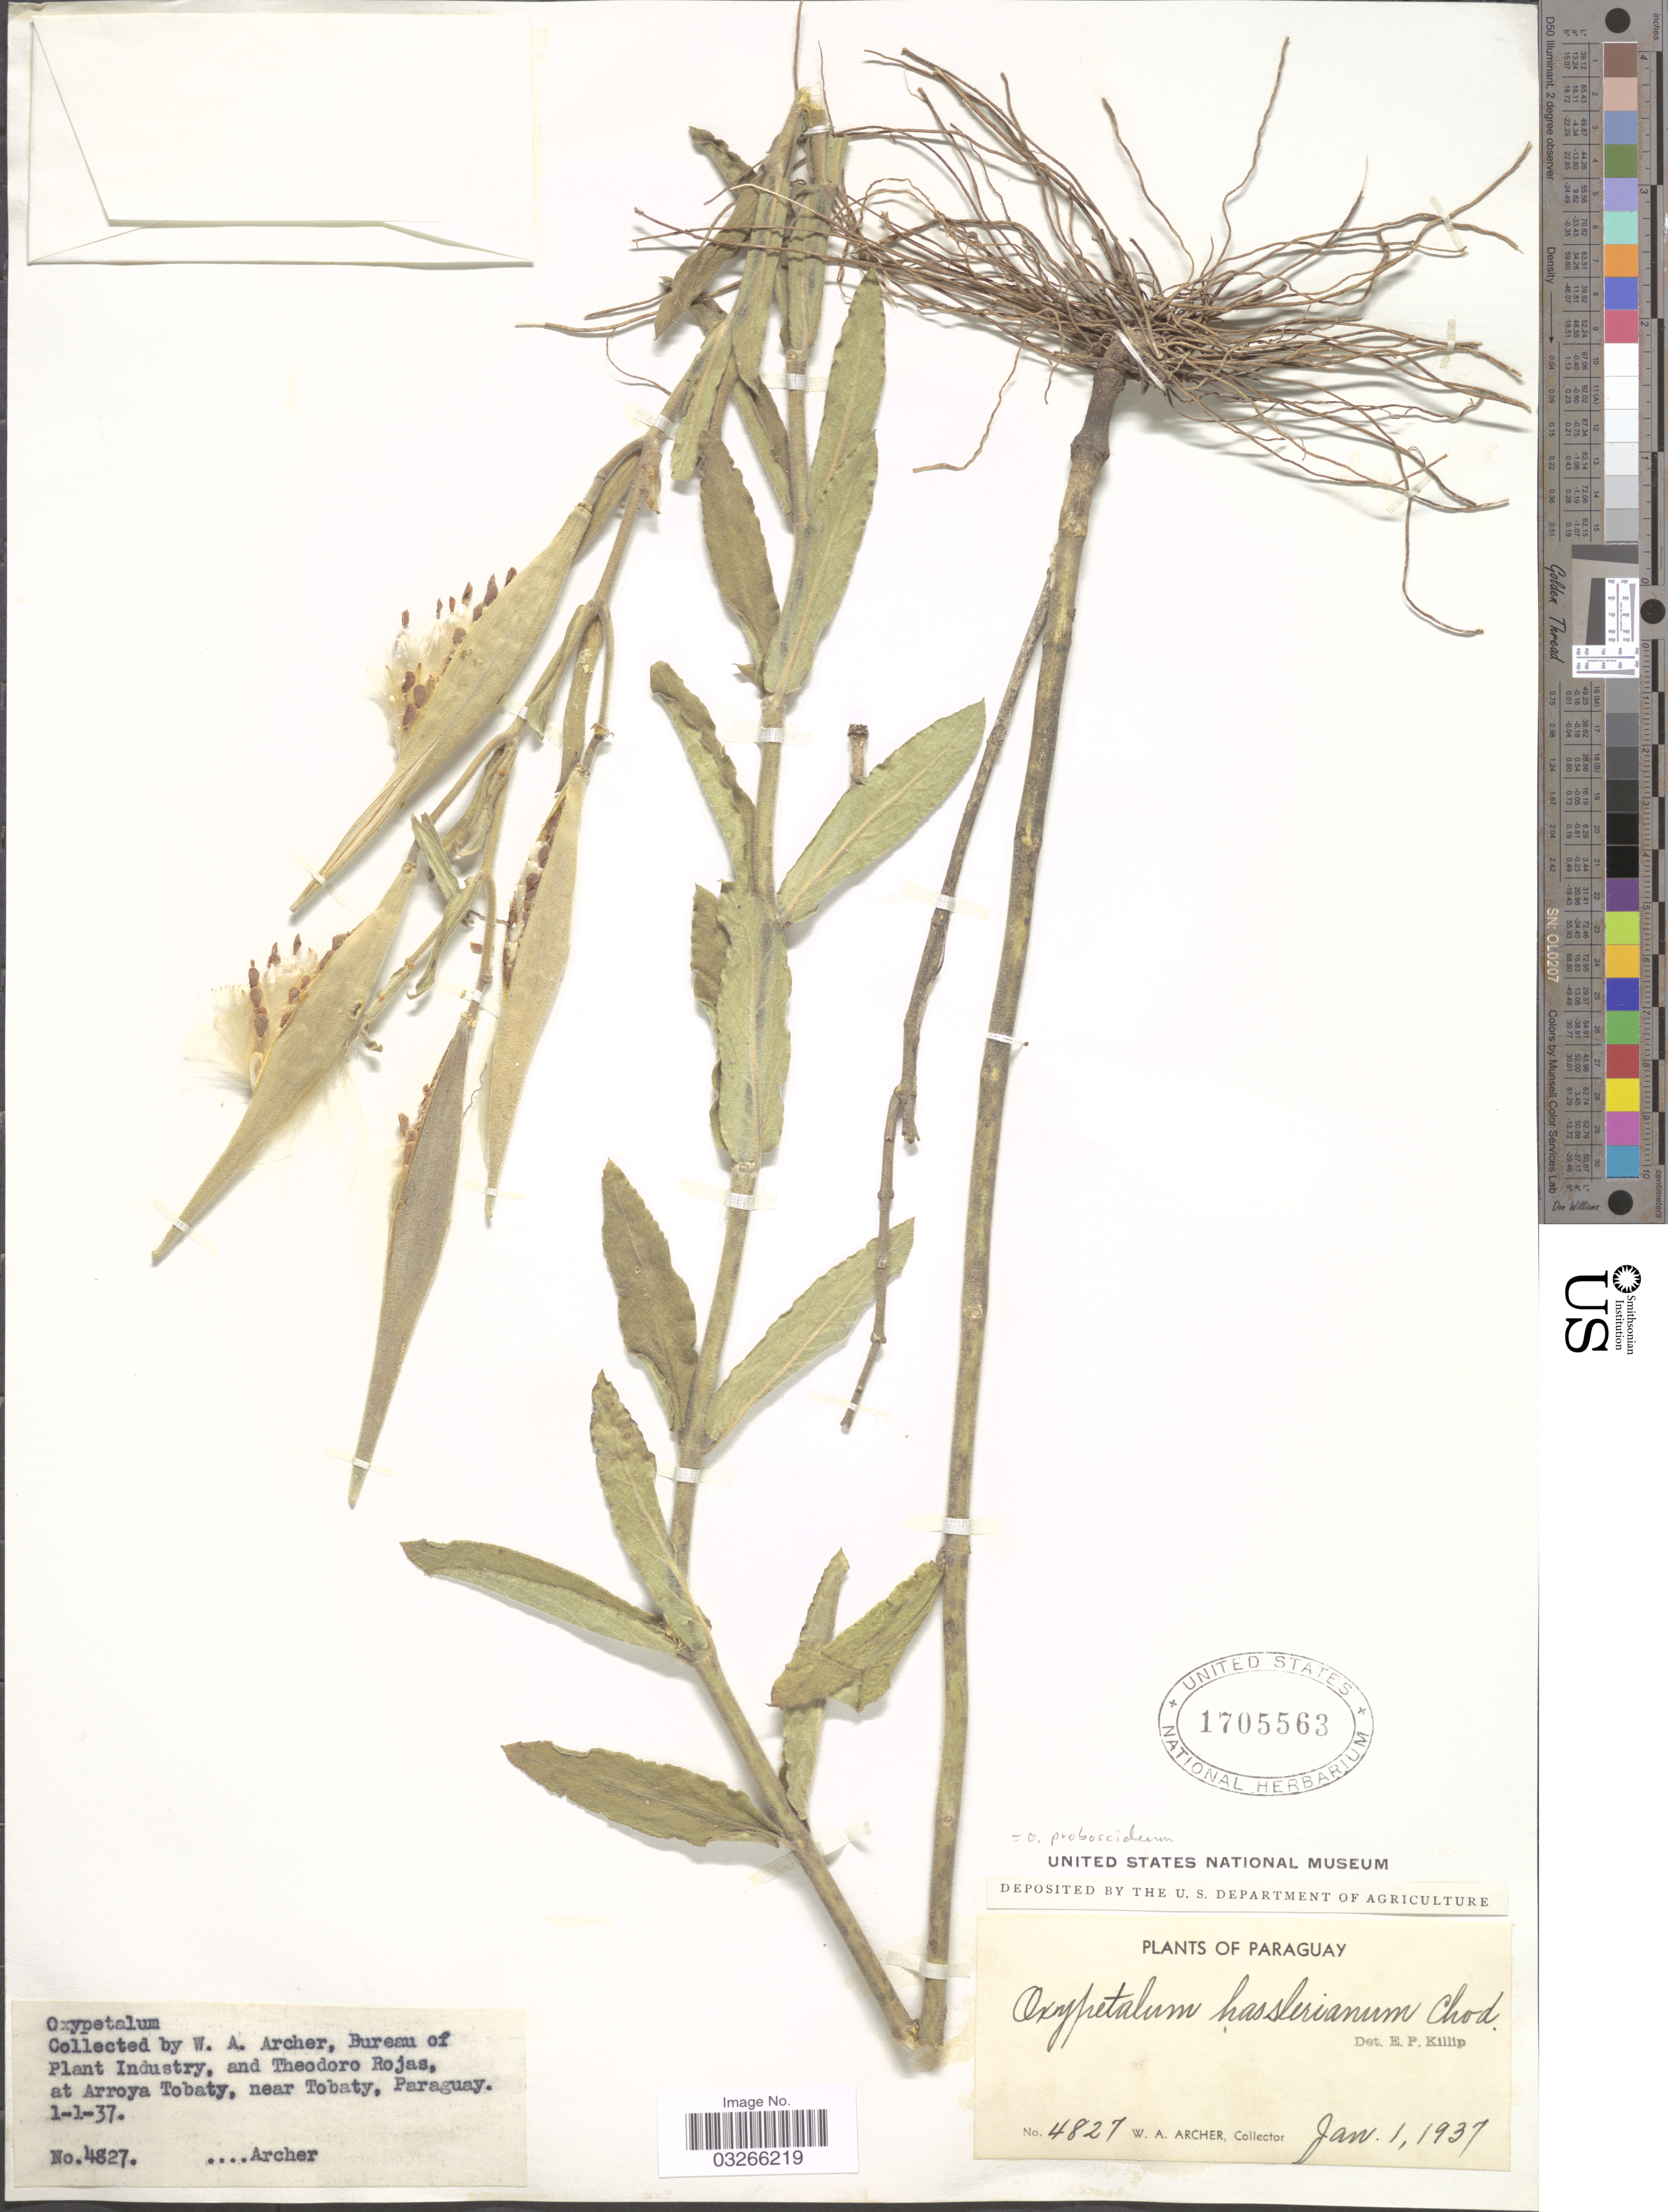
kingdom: Plantae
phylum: Tracheophyta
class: Magnoliopsida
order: Gentianales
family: Apocynaceae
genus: Oxypetalum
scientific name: Oxypetalum capitatum Mart. subsp. capitatum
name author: Mart.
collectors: W. Archer & T. Rojas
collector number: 4827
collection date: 1937-01-01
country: Paraguay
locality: At Arroyo Tobaty, near Tobaty.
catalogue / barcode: US 1705563